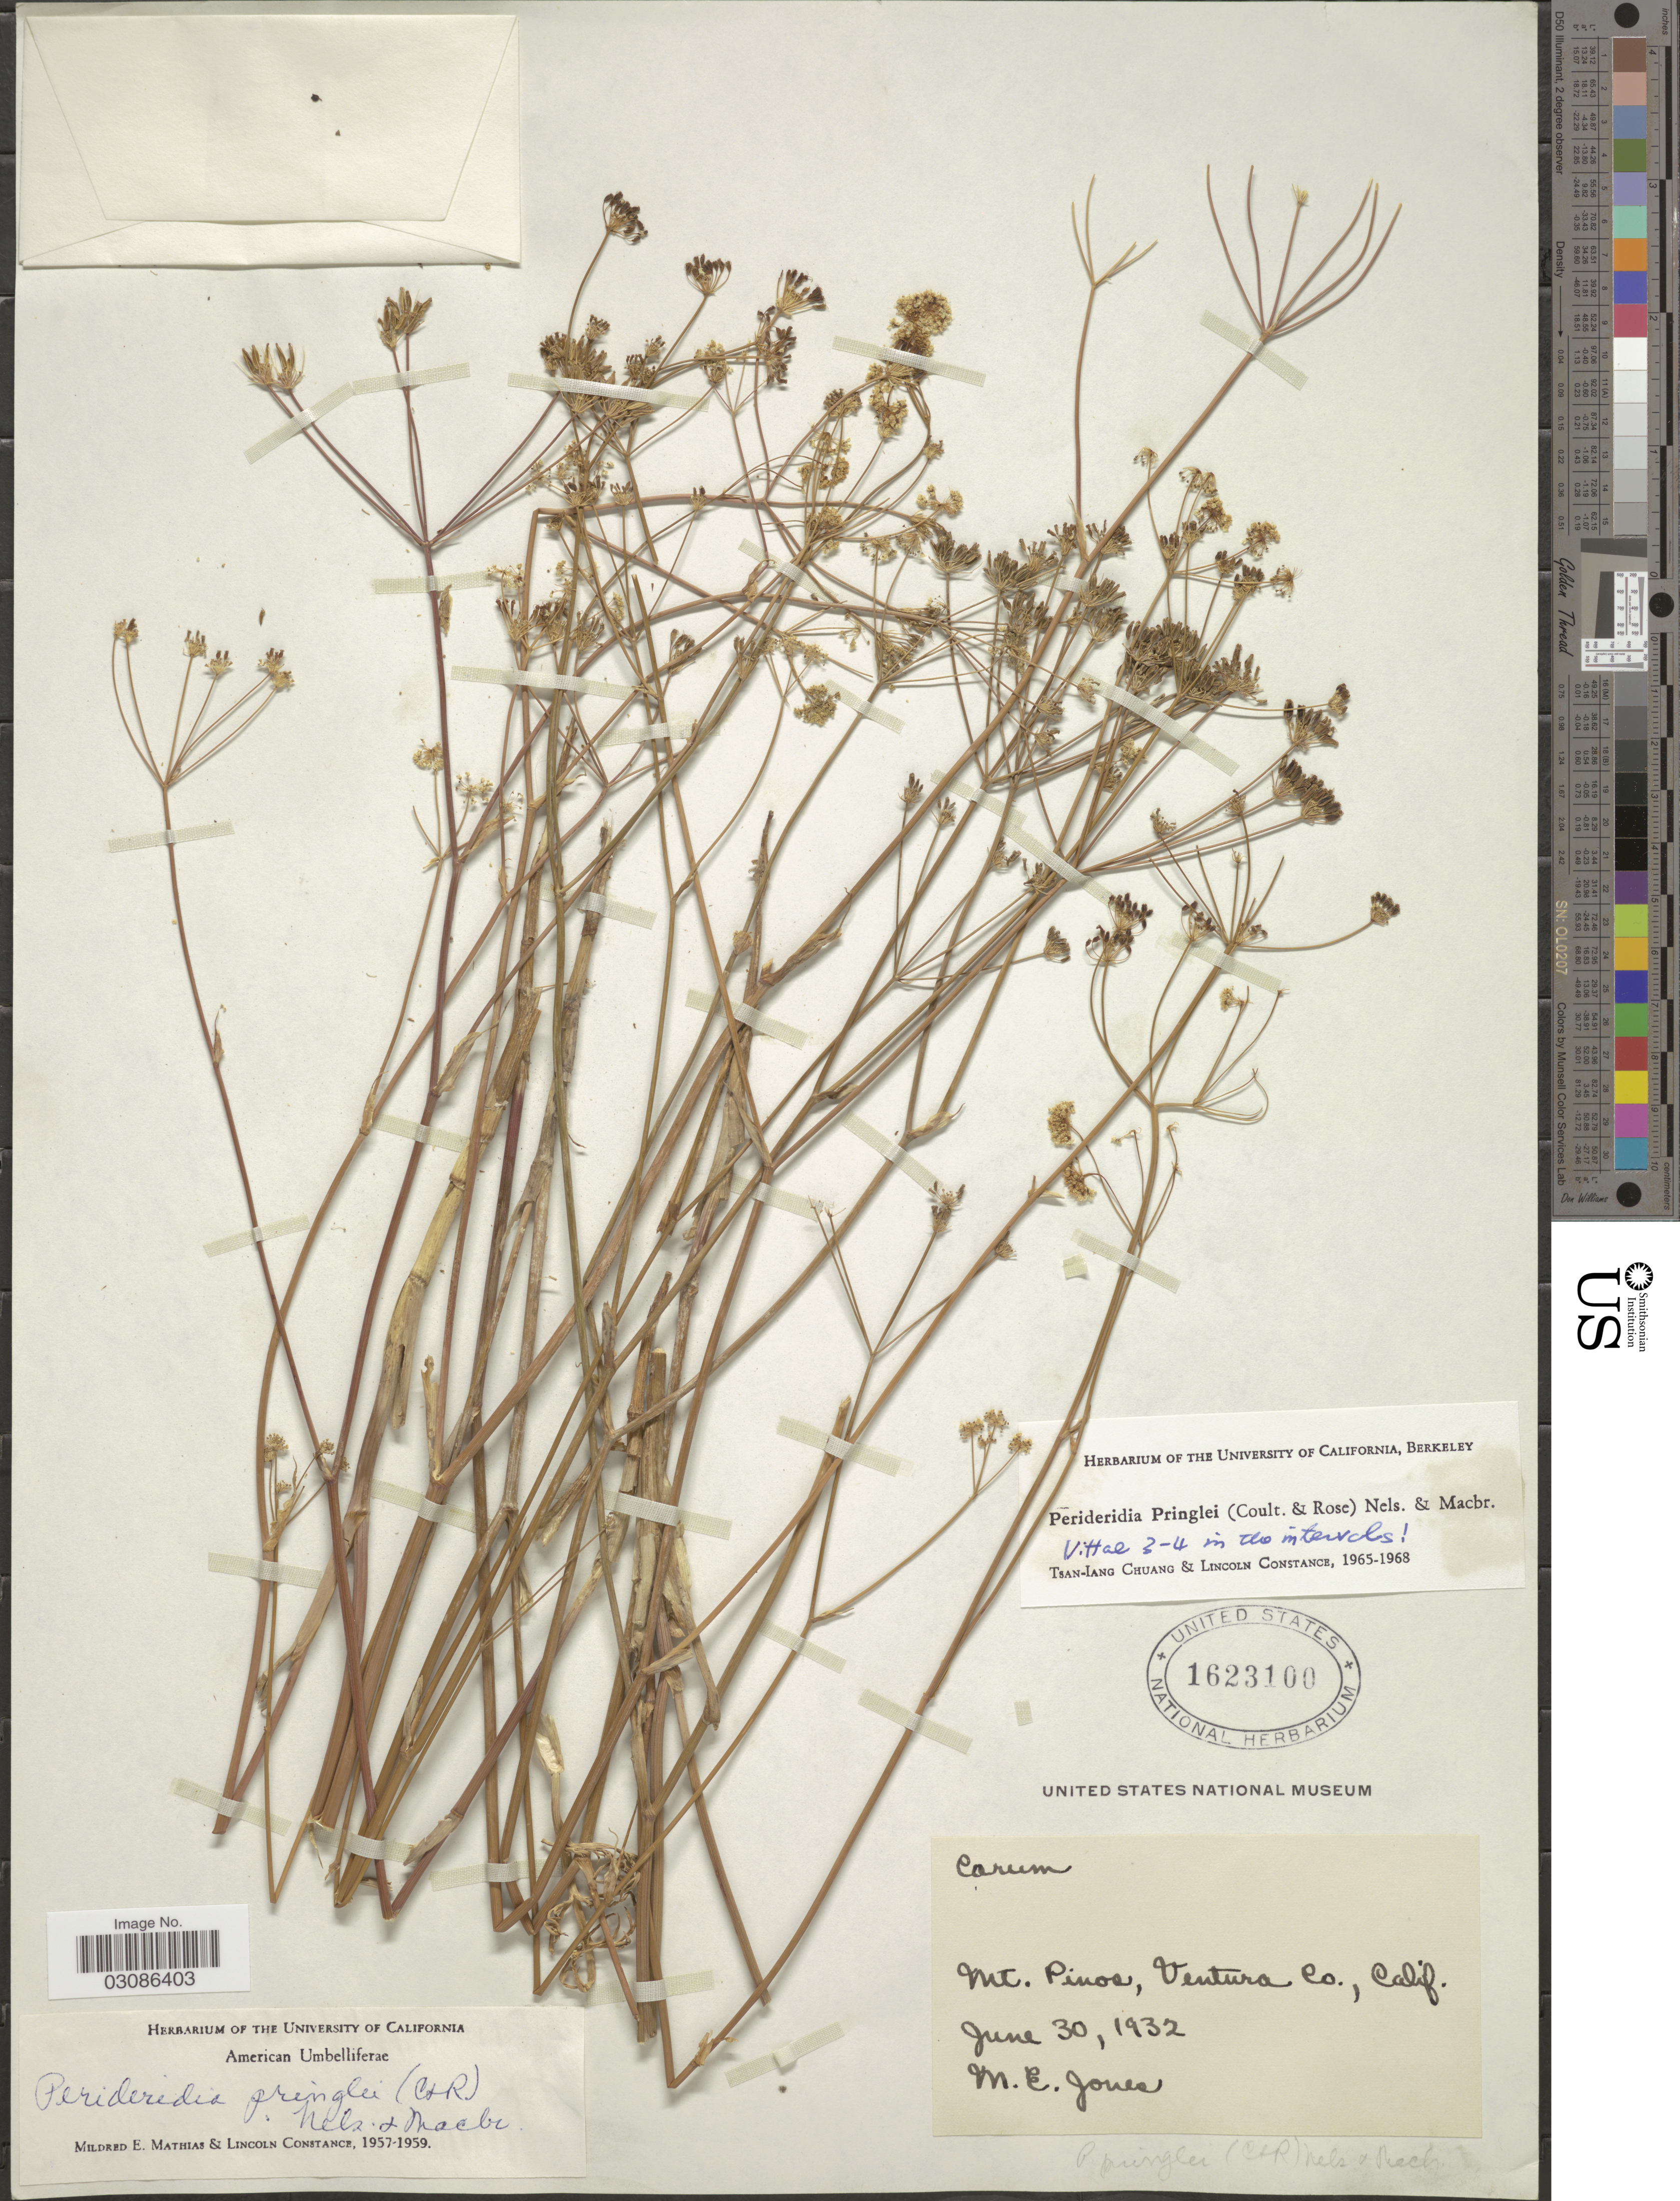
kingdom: Plantae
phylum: Tracheophyta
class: Magnoliopsida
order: Apiales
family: Apiaceae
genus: Perideridia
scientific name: Perideridia pringlei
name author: (J.M. Coult. & Rose) A. Nelson & J.F. Macbr.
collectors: M. E. Jones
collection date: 1932-06-30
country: United States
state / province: California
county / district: Ventura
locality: Mt. Pinos, Ventura Co.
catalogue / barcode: US 1623100